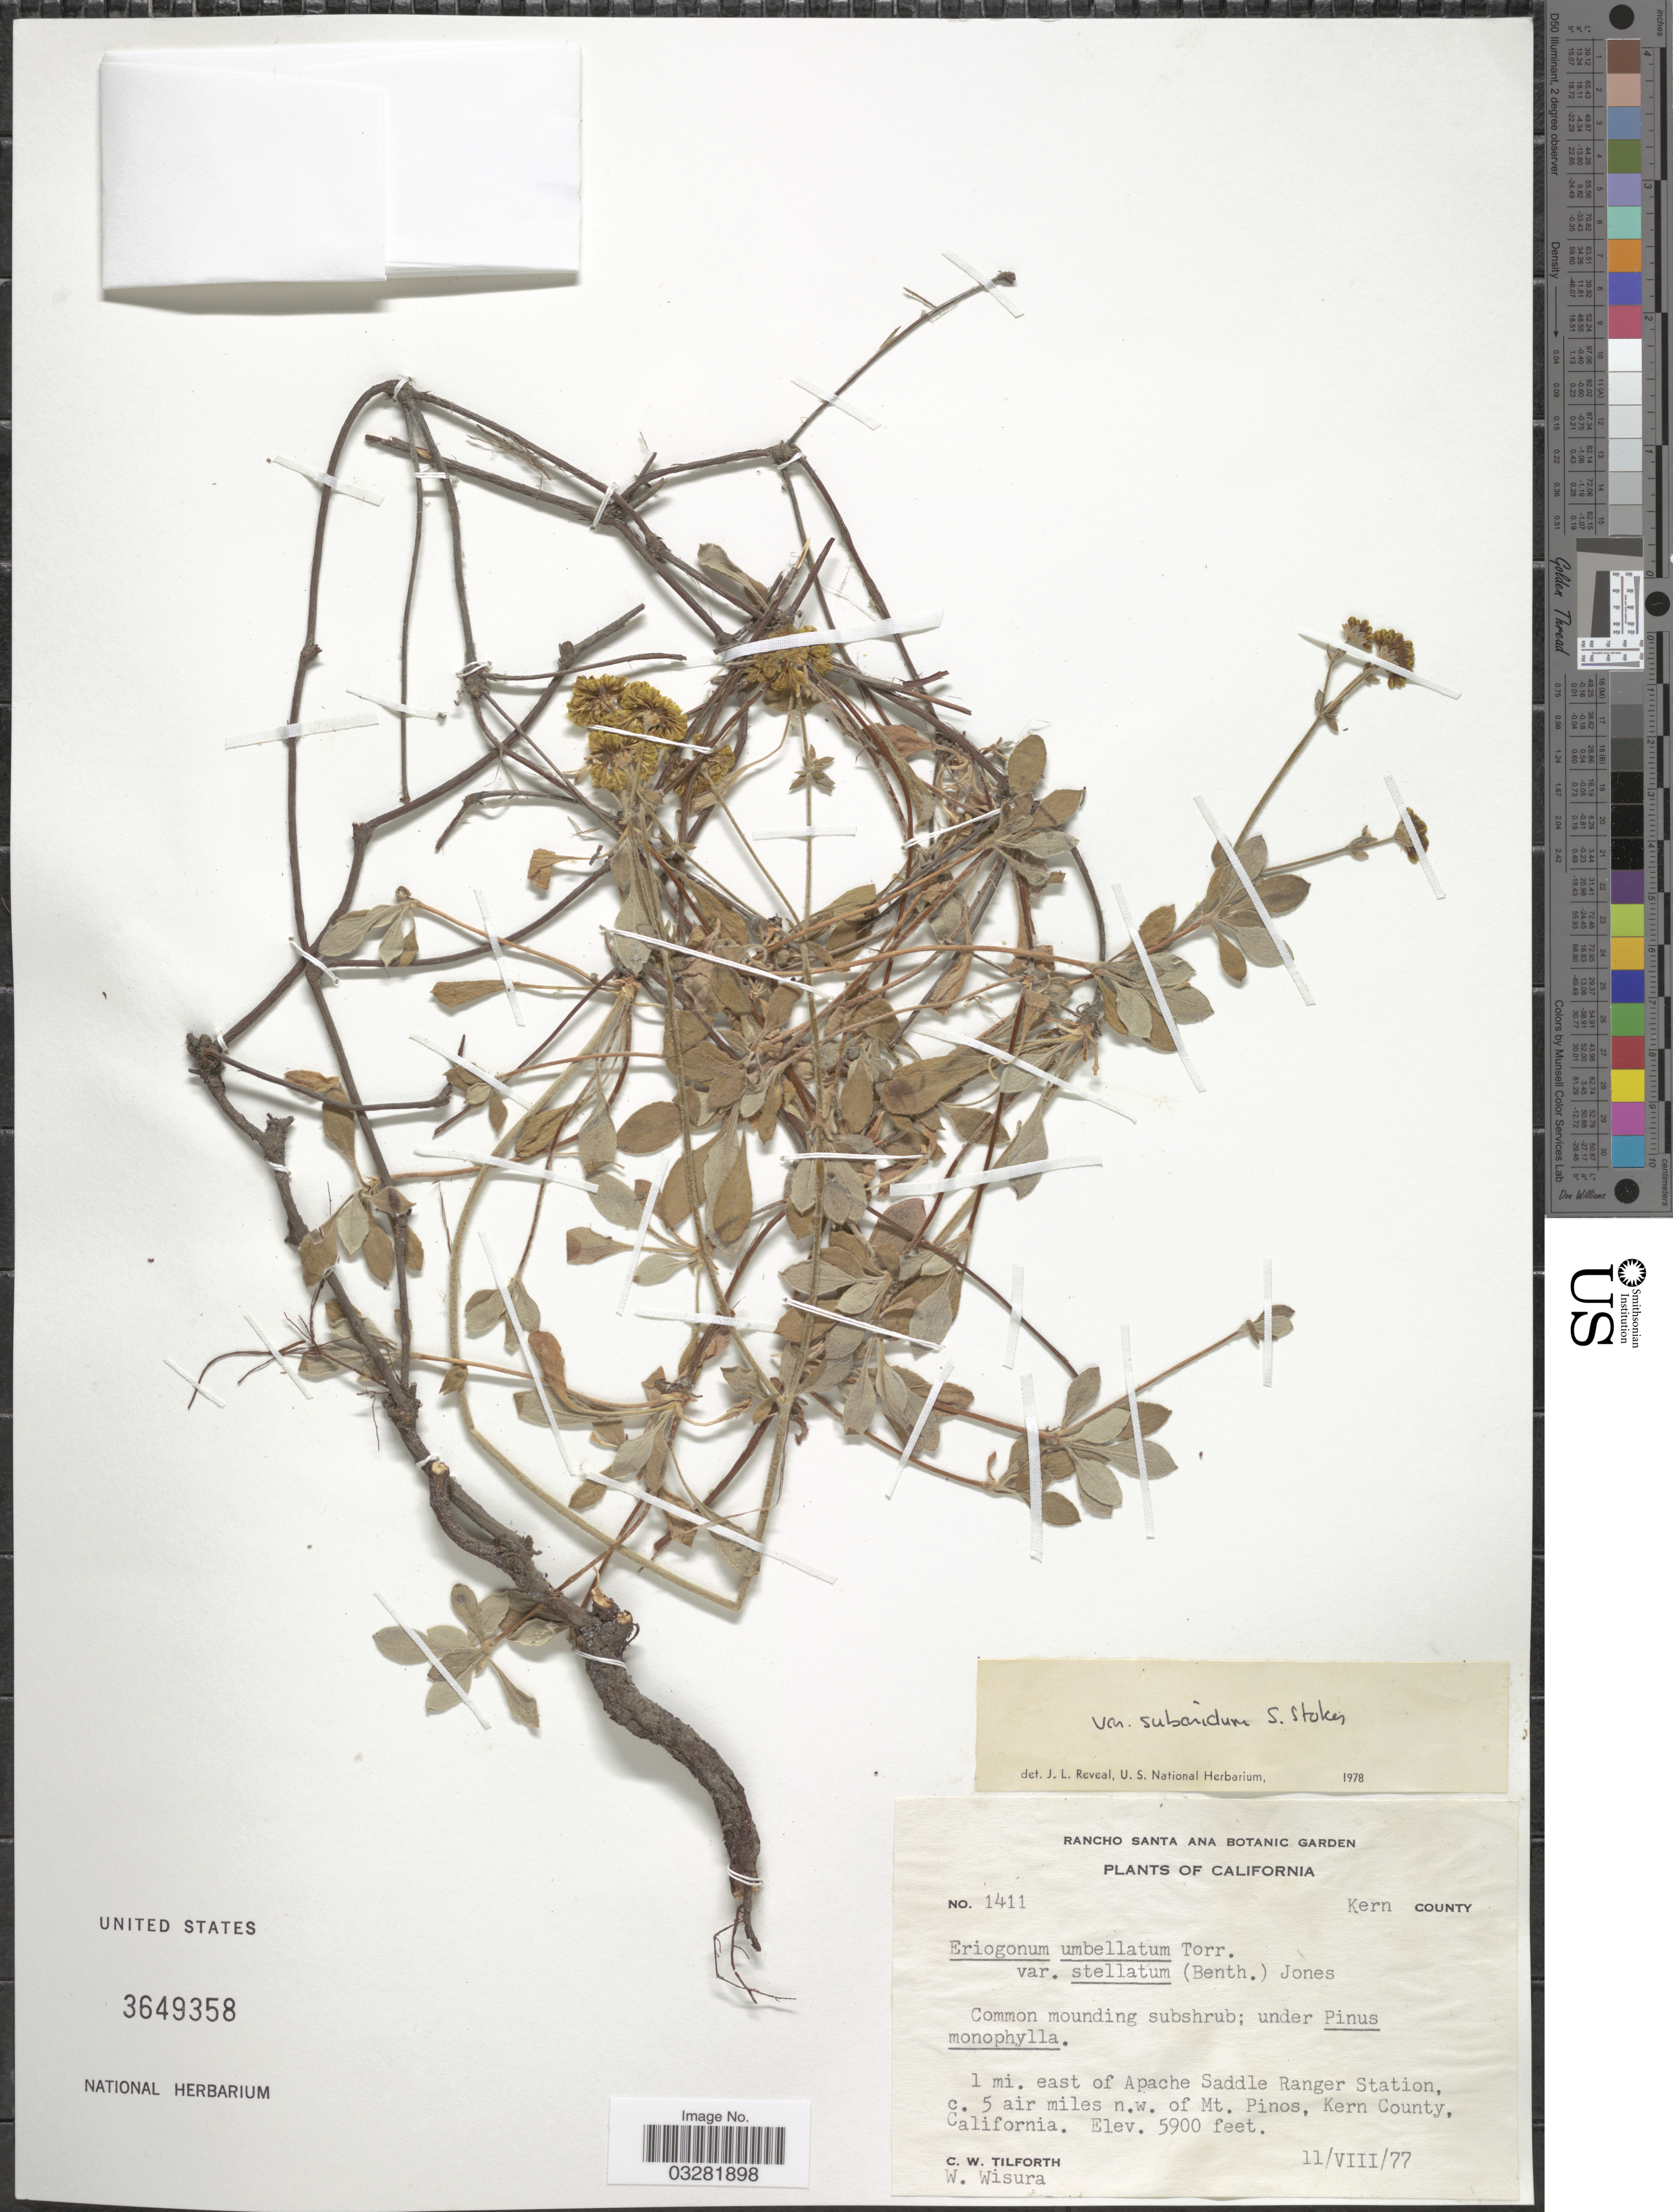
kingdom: Plantae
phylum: Tracheophyta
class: Magnoliopsida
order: Caryophyllales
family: Polygonaceae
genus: Eriogonum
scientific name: Eriogonum umbellatum var. subaridum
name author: S. Stokes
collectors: C. Tilforth & W. Wisura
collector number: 1411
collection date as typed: Transcribed d/m/y: 11/8/77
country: United States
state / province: California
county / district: Kern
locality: Kern County. 1 mi. east of Apache Saddle Ranges Station, c. 5 air miles n.w. of Mt. Pinos, Kern County.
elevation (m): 1798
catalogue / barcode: US 3649358